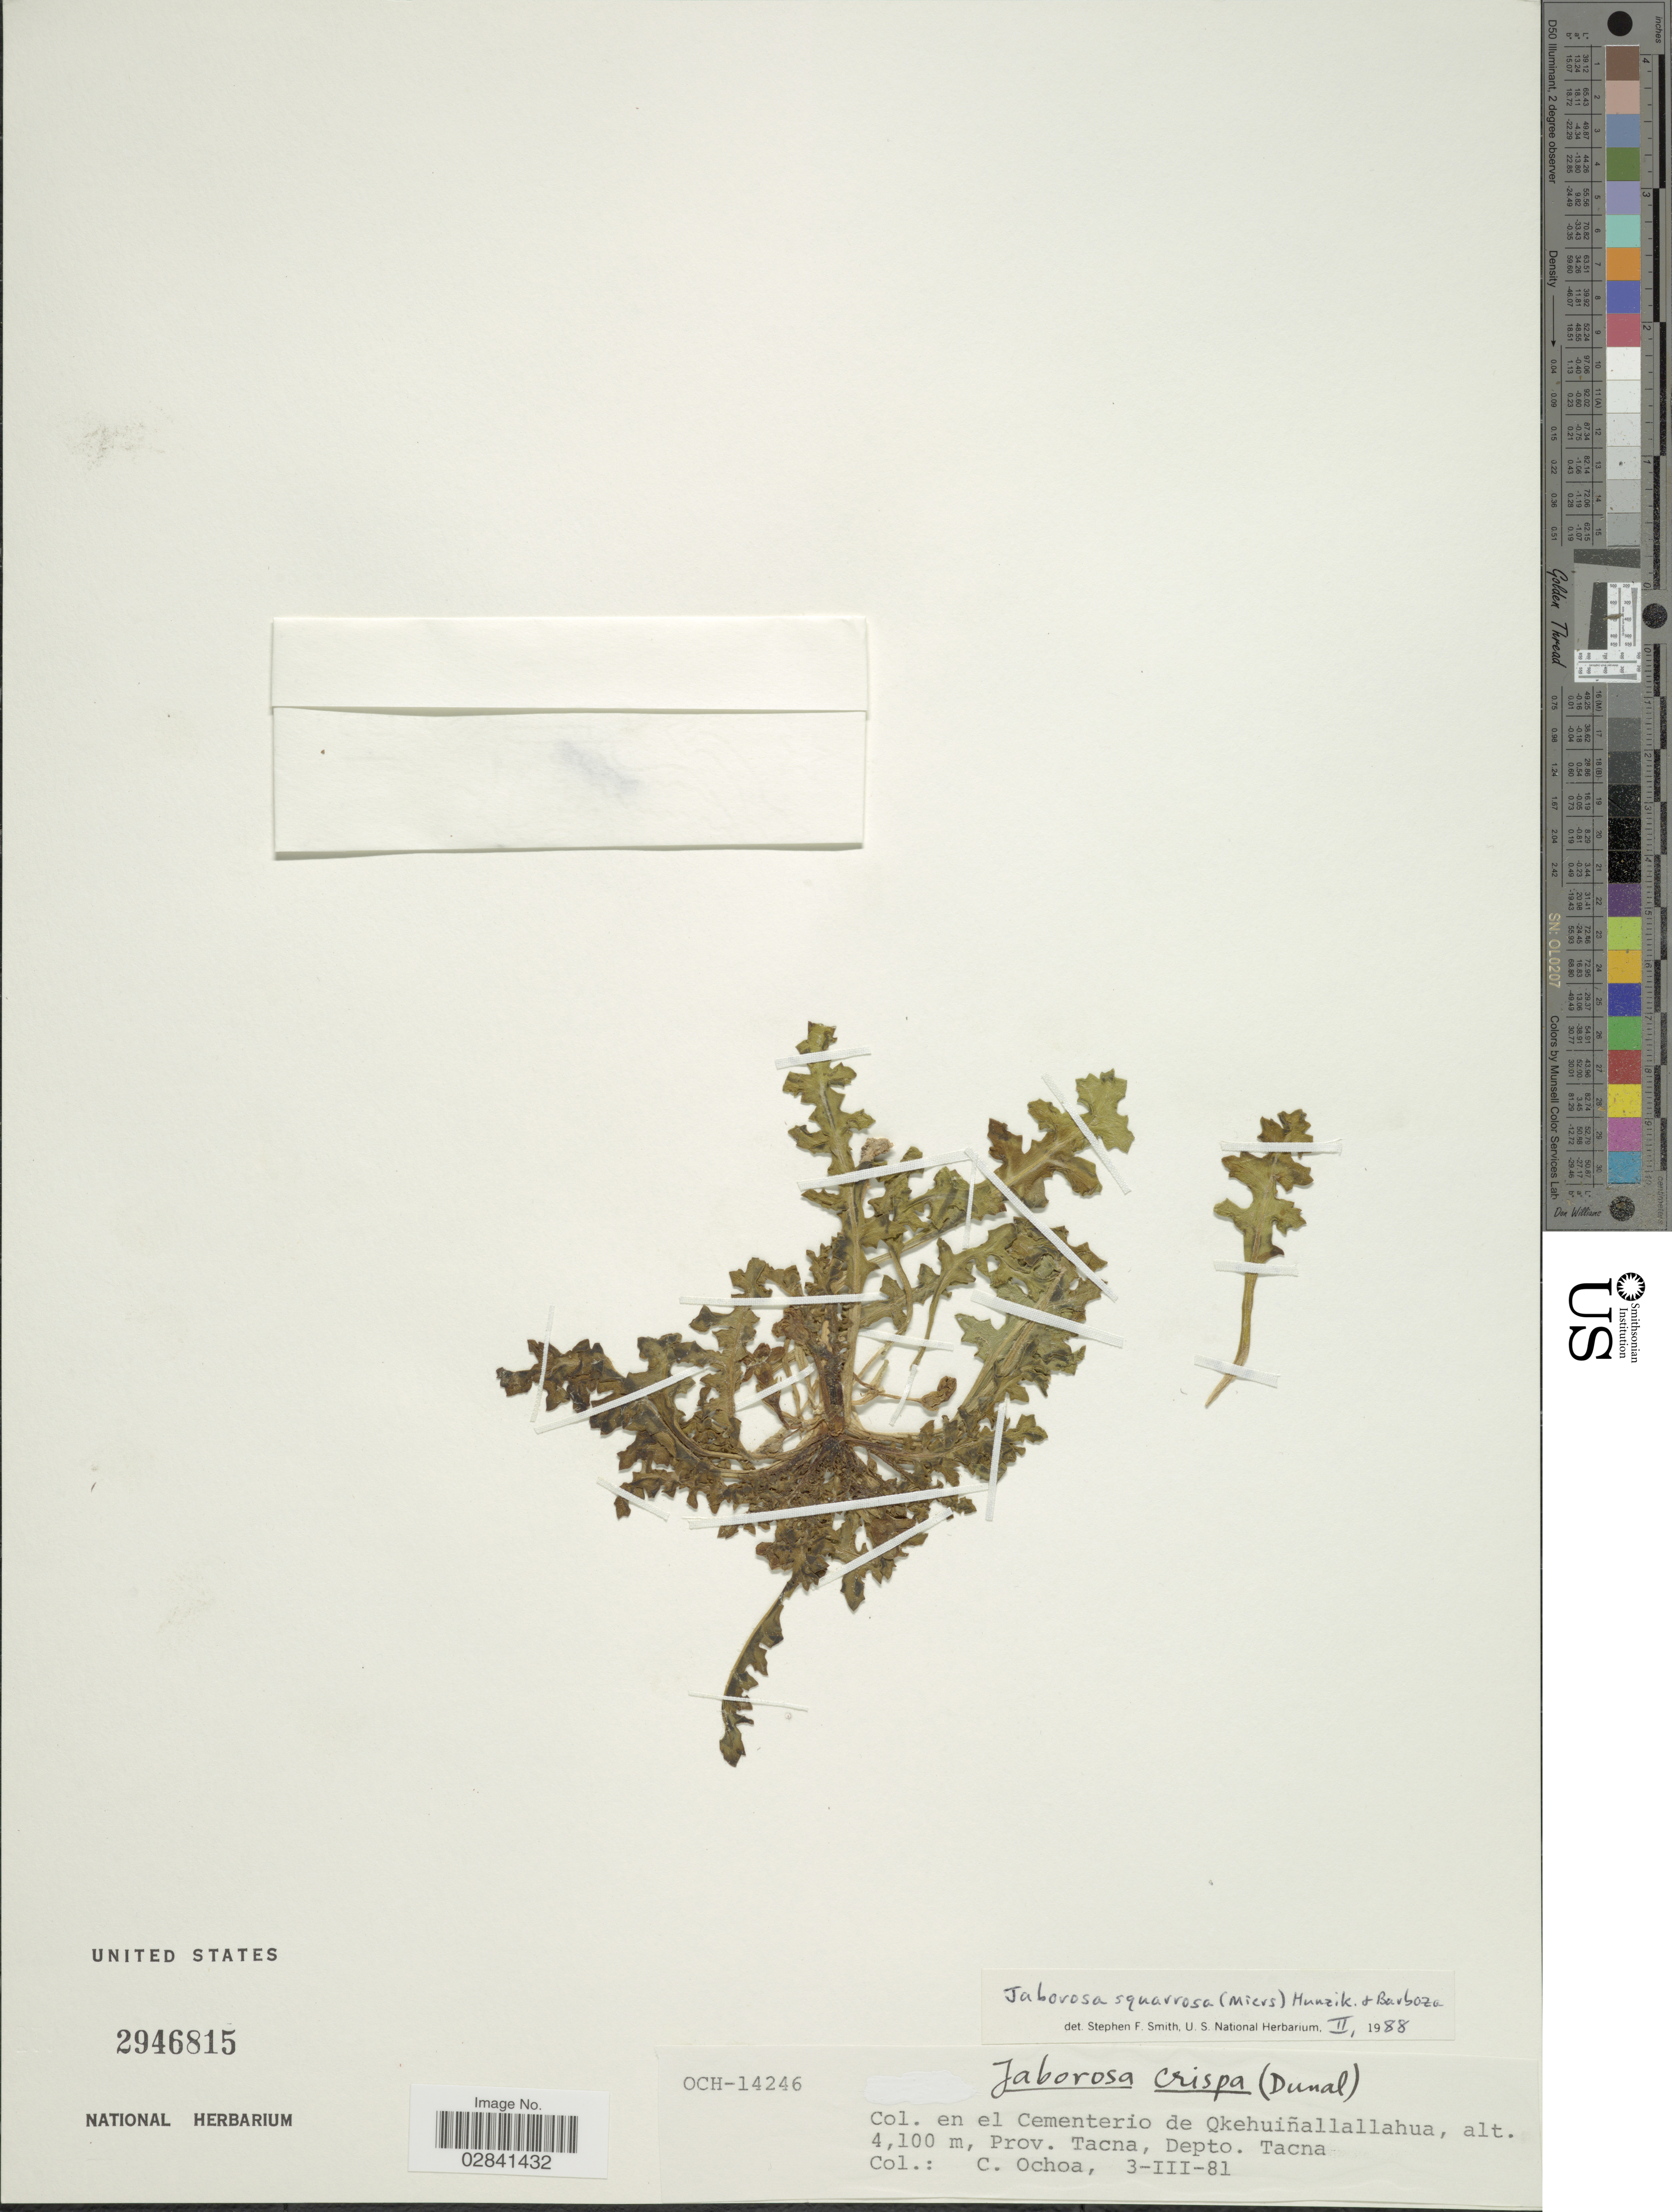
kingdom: Plantae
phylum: Tracheophyta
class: Magnoliopsida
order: Solanales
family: Solanaceae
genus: Jaborosa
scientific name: Jaborosa squarrosa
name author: (Miers) Hunz. & Barboza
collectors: C. Ochoa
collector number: OCH-14246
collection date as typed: Transcribed d/m/y: 3/3/81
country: Peru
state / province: Tacna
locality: En el Cementerio de Qkehuiñallallahua. Depto. Tacna.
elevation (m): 4100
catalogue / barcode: US 2946815